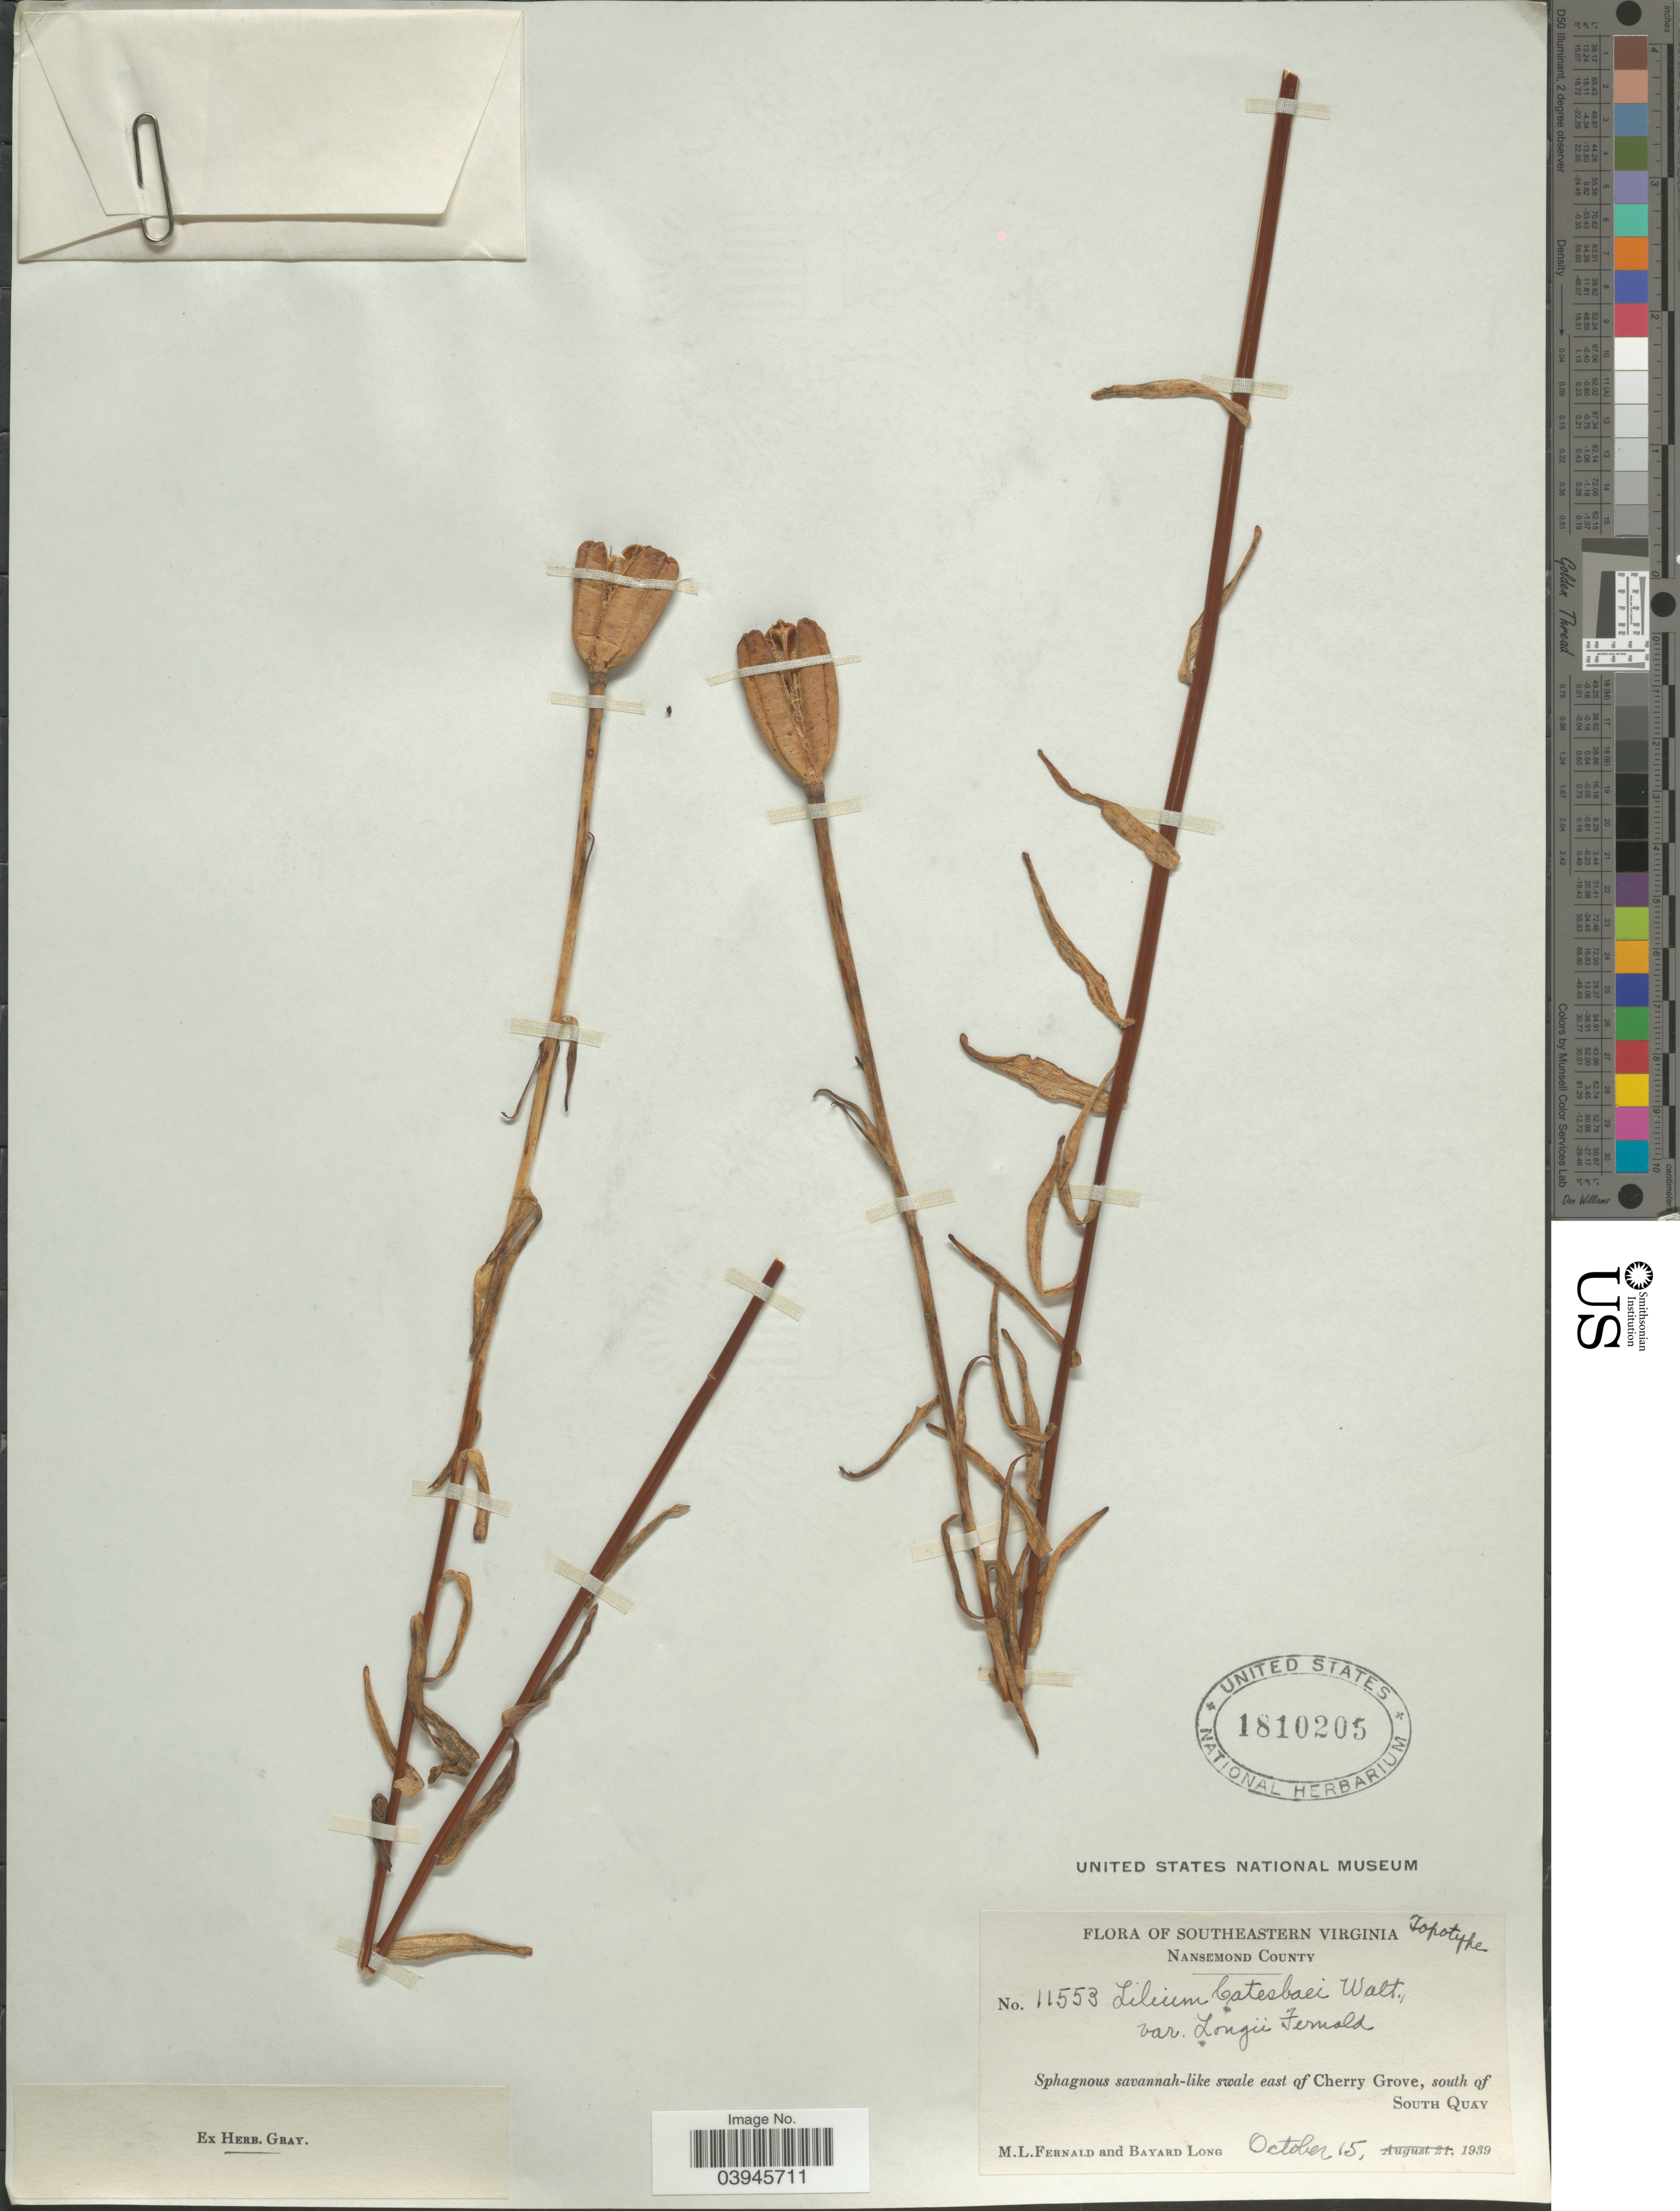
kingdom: Plantae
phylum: Tracheophyta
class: Liliopsida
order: Liliales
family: Liliaceae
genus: Lilium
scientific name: Lilium catesbaei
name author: Walter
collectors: M. L. Fernald & B. Long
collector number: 11553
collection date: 1939-10-15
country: United States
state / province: Virginia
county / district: City of Suffolk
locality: Southeastern Virginia. Nansemond County. Sphagnous savannah-like swale east of Cherry Grove, south of South Quay.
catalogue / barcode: US 1810205